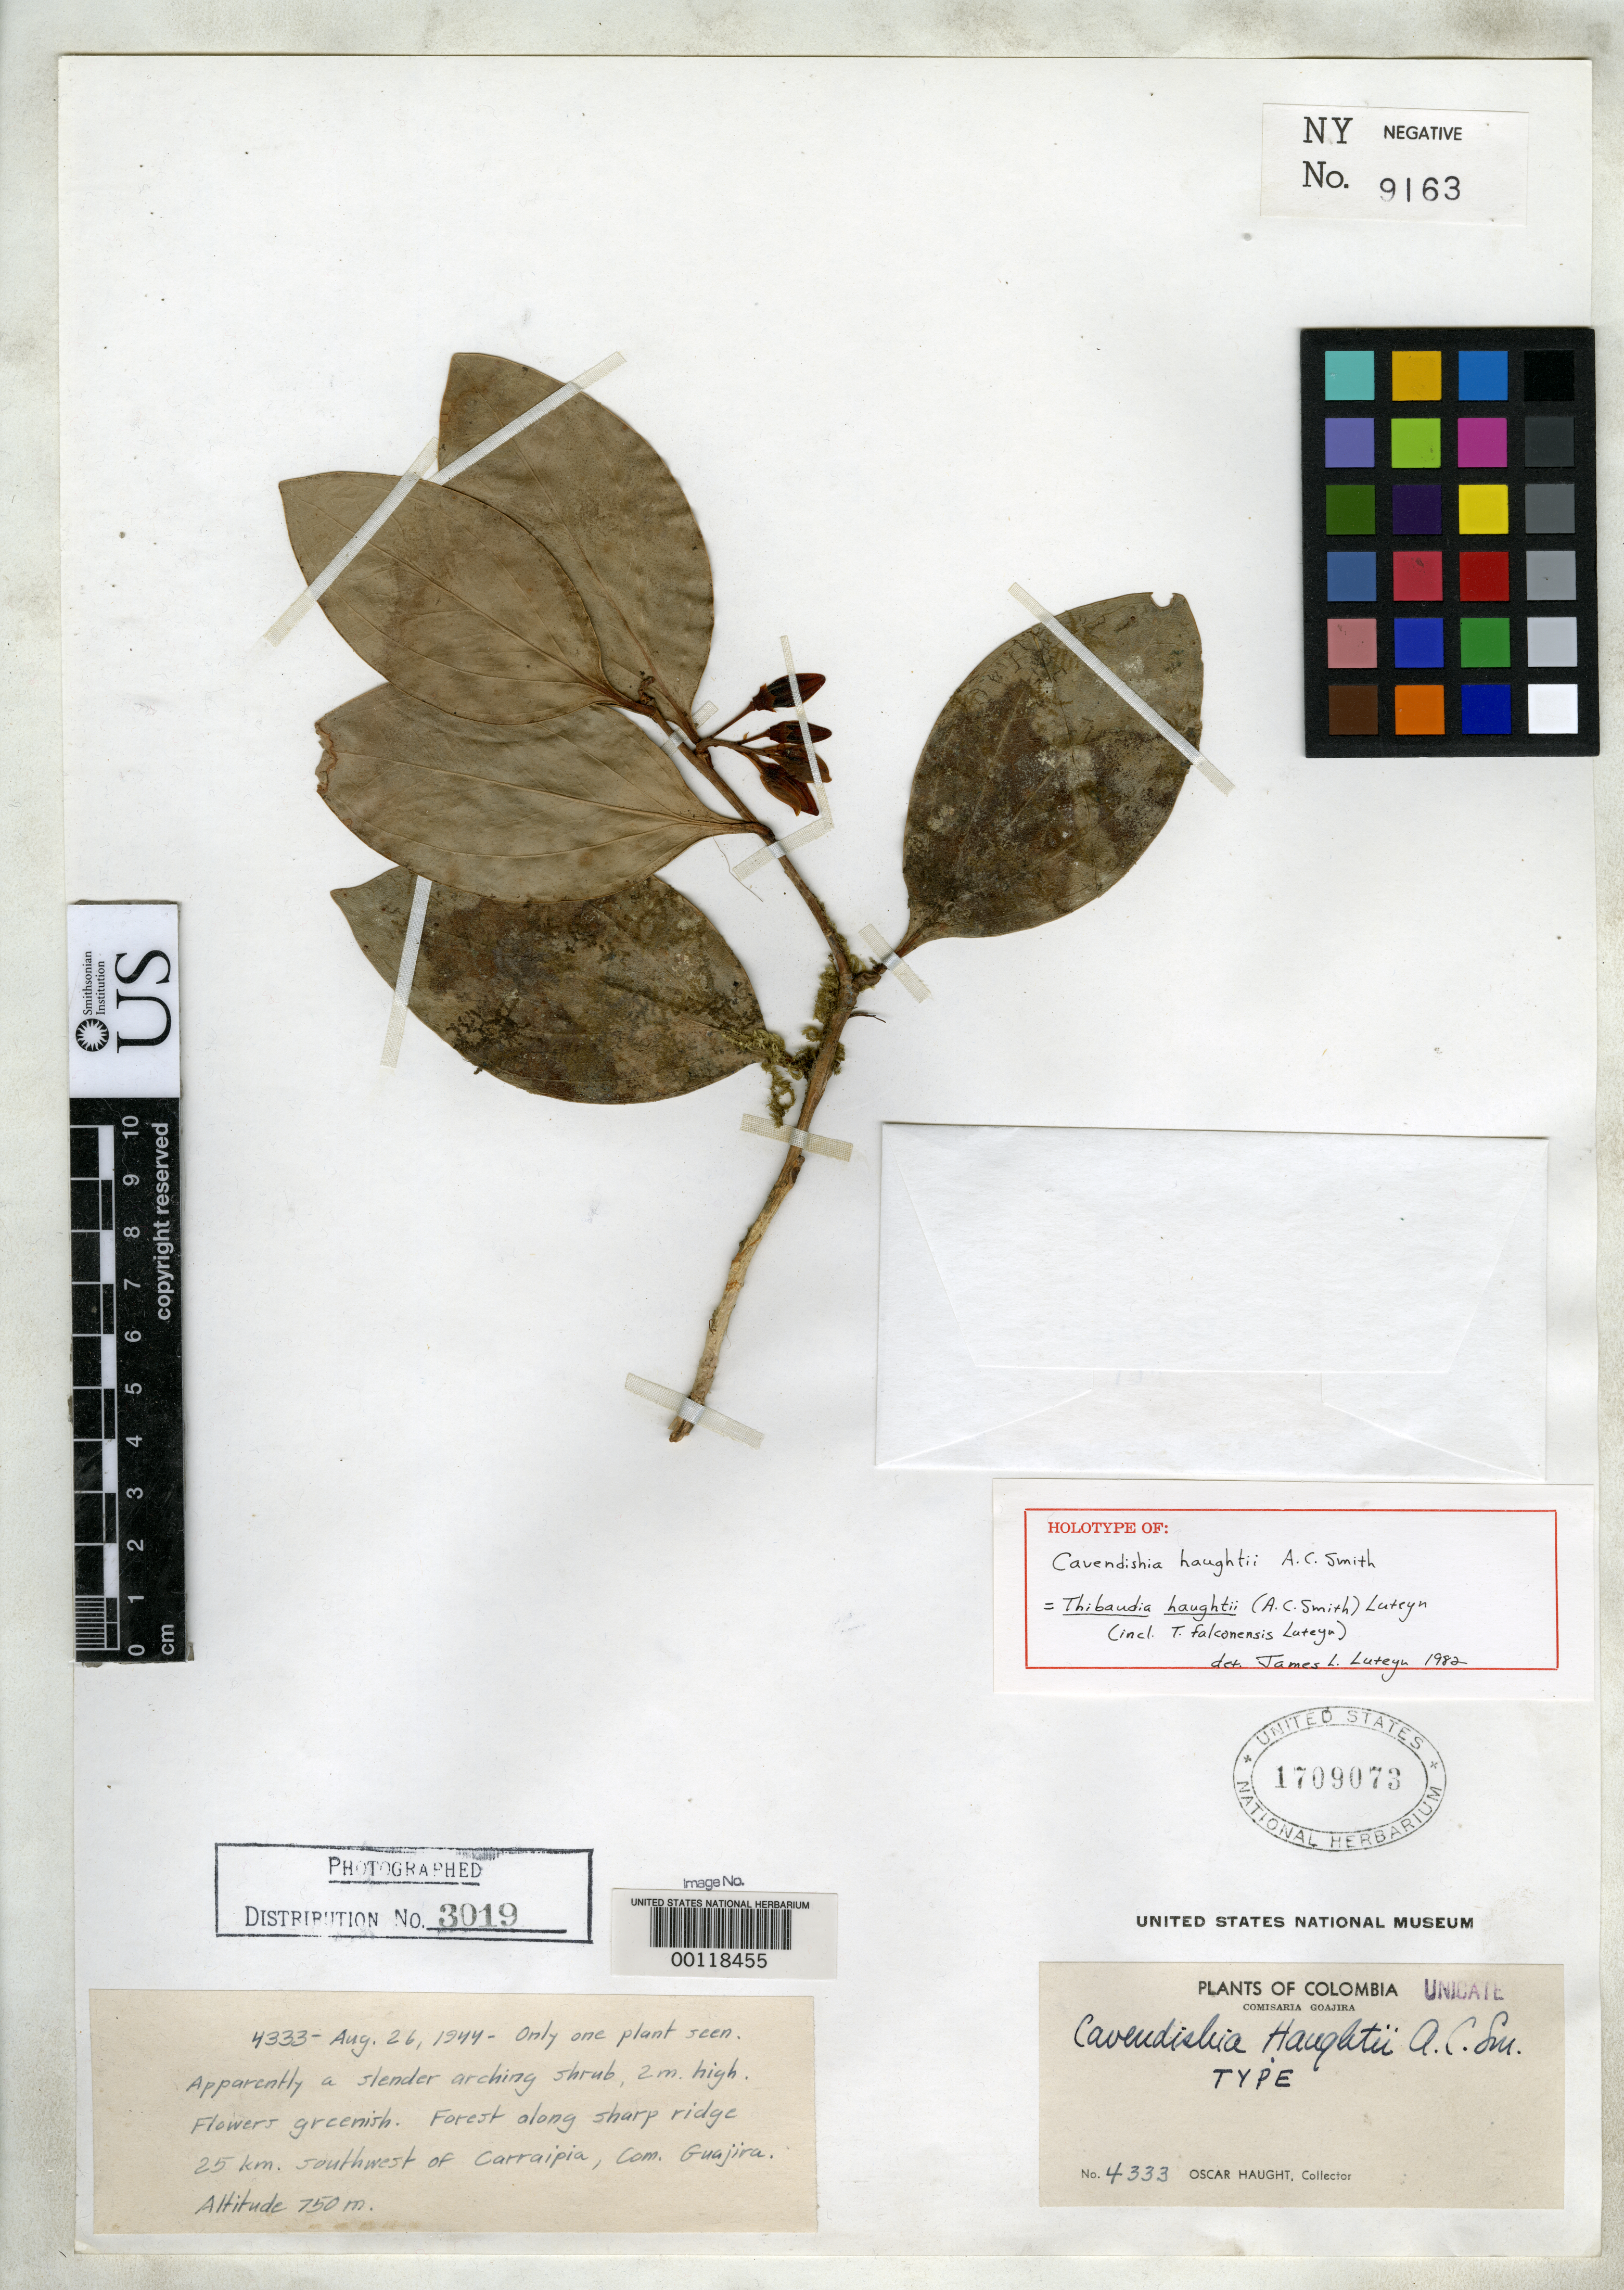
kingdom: Plantae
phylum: Tracheophyta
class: Magnoliopsida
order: Ericales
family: Ericaceae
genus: Cavendishia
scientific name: Cavendishia haughtii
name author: A.C. Sm.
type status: Holotype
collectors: O. L. Haught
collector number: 4333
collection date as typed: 26 Aug 1944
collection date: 1944-08-26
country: Colombia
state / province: La Guajira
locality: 35 km SW of Carraipia.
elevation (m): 750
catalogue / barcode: US 1709073